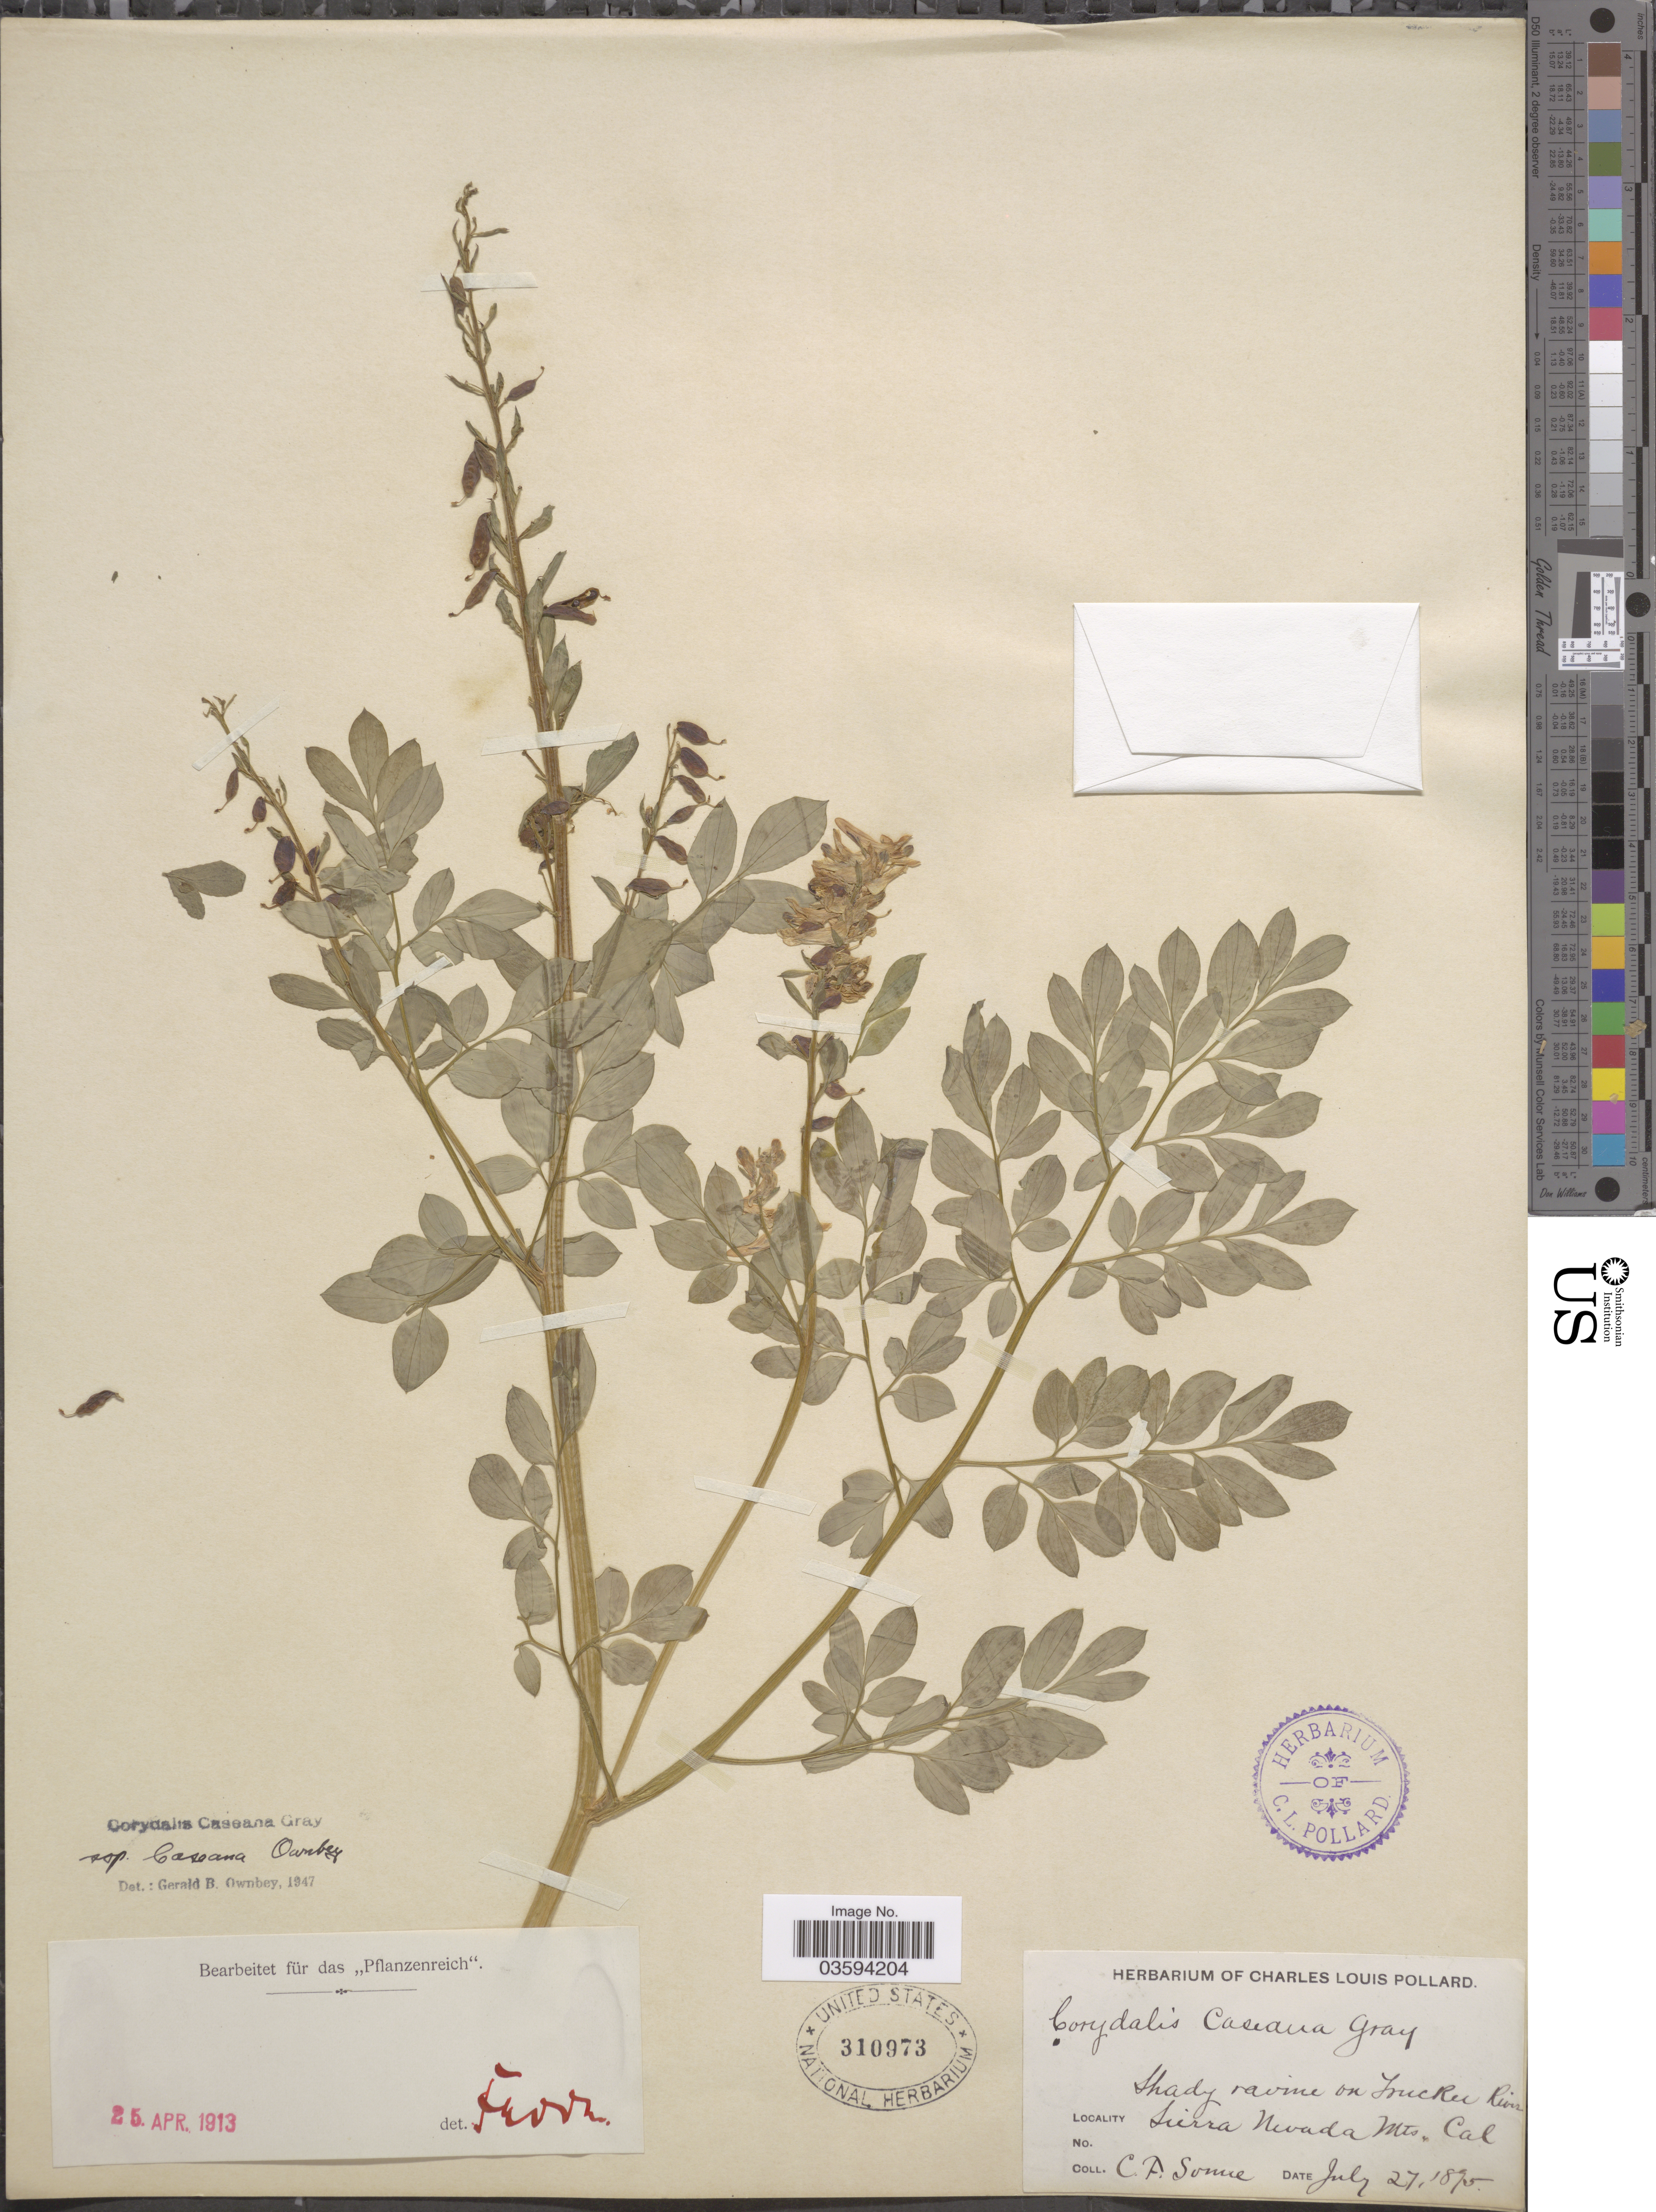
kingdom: Plantae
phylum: Tracheophyta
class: Magnoliopsida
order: Ranunculales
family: Papaveraceae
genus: Corydalis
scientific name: Corydalis caseana subsp. caseana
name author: A. Gray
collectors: C. Sonne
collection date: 1895-07-27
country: United States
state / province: California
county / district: Nevada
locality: Shady ravine on Truckee River, Sierra Nevada Mts.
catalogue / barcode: US 310973